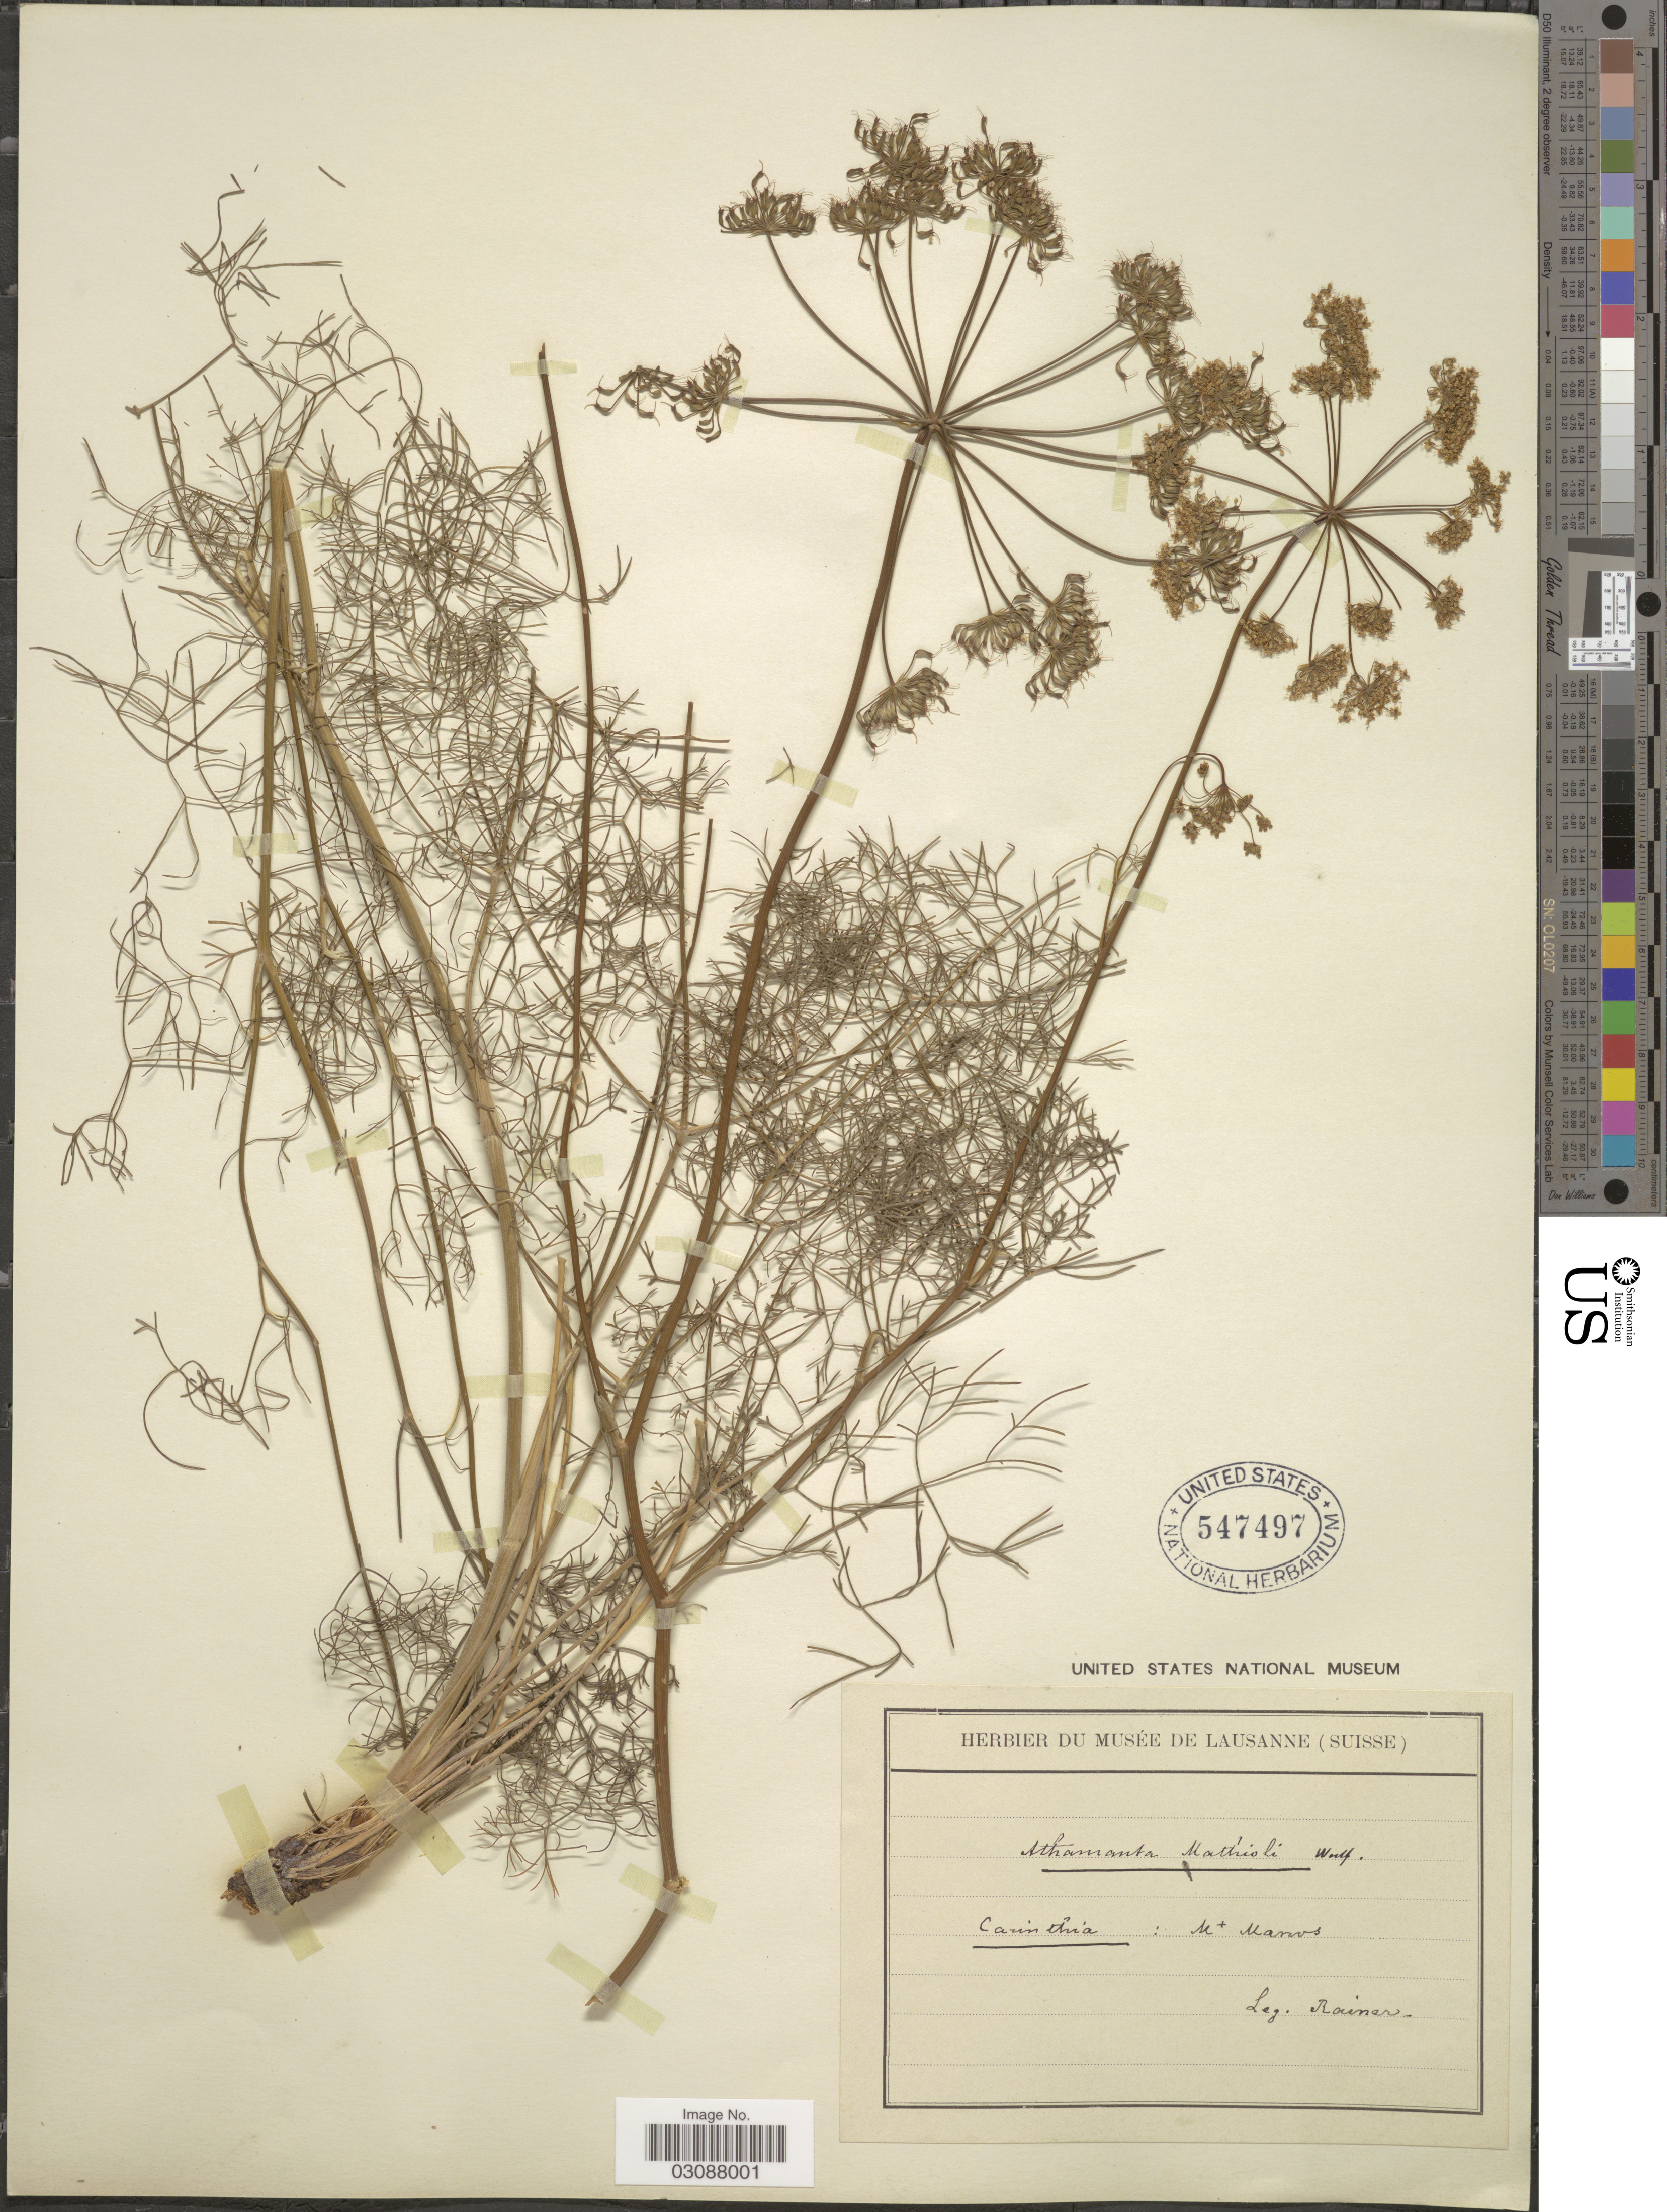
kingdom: Plantae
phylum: Tracheophyta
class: Magnoliopsida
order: Apiales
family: Apiaceae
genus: Athamanta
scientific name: Athamanta matthioli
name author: Wulfen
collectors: Rainer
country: Switzerland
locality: Carinthia: Mt Manos.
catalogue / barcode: US 547497